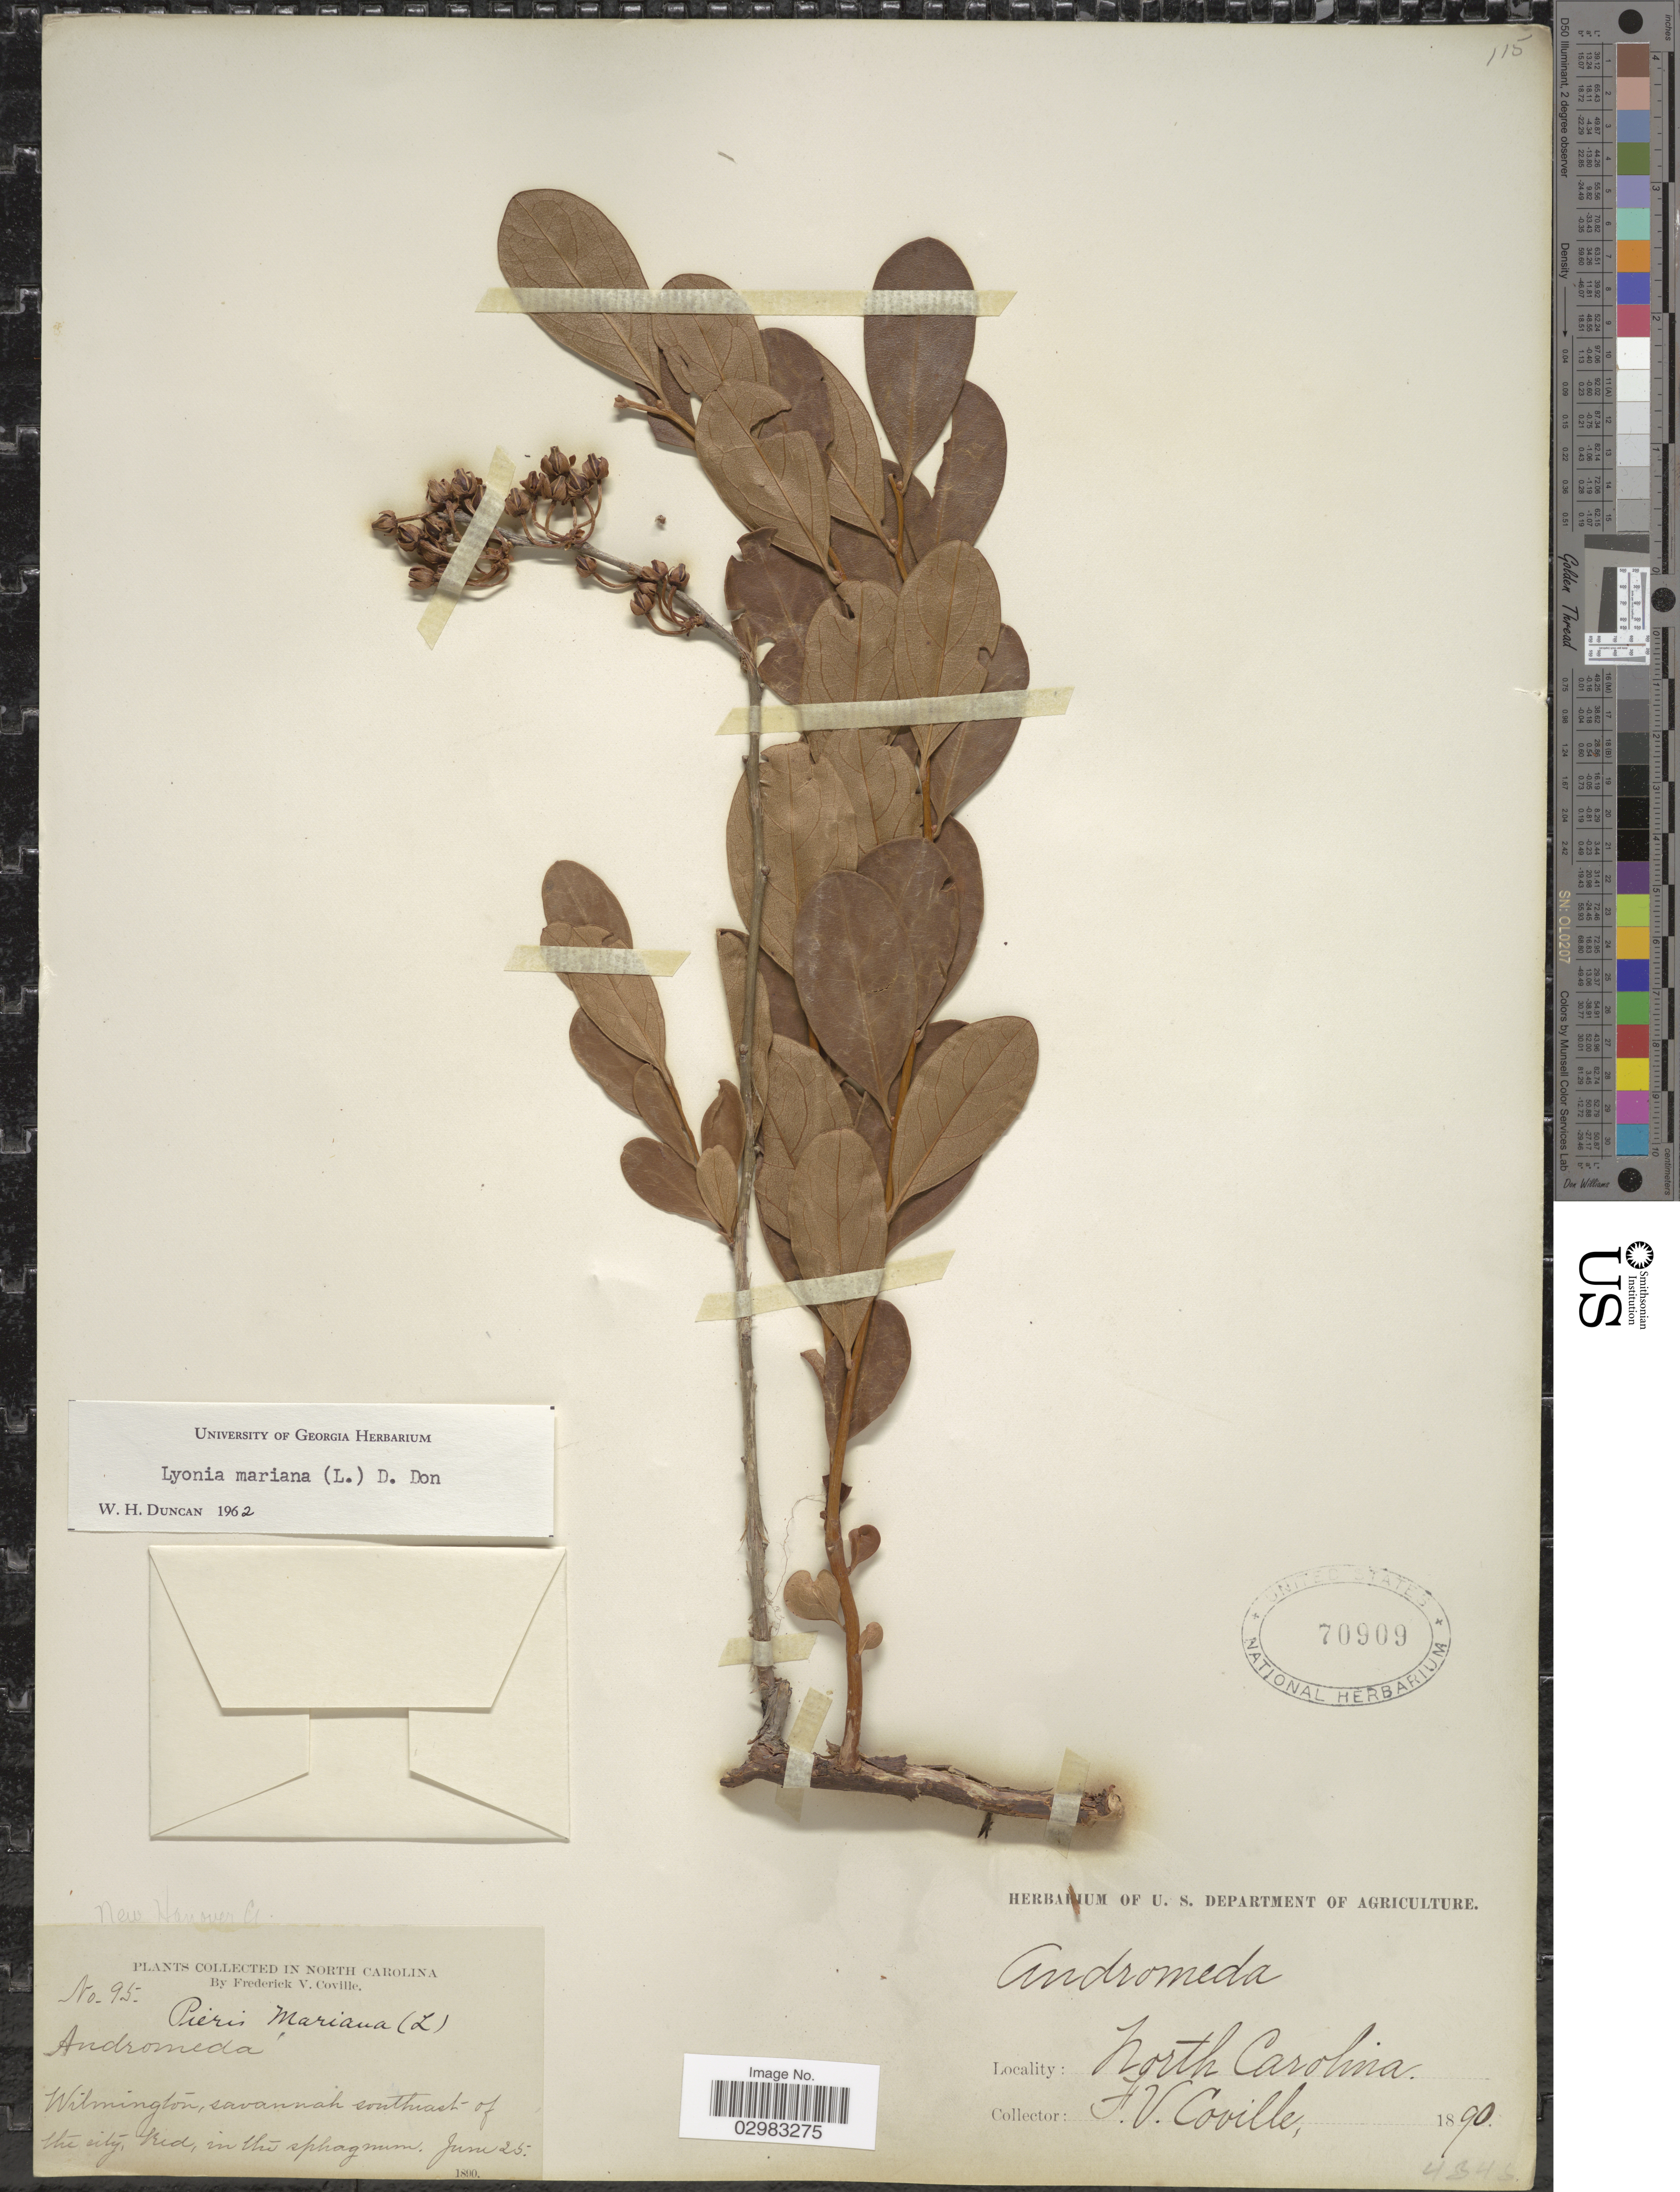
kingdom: Plantae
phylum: Tracheophyta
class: Magnoliopsida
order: Ericales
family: Ericaceae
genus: Lyonia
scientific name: Lyonia mariana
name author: (L.) D. Don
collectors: F. V. Coville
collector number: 95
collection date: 1890-06-25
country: United States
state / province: North Carolina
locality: Wilmington, savannah southeast of the city Red. New Hanover Co.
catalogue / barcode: US 70909